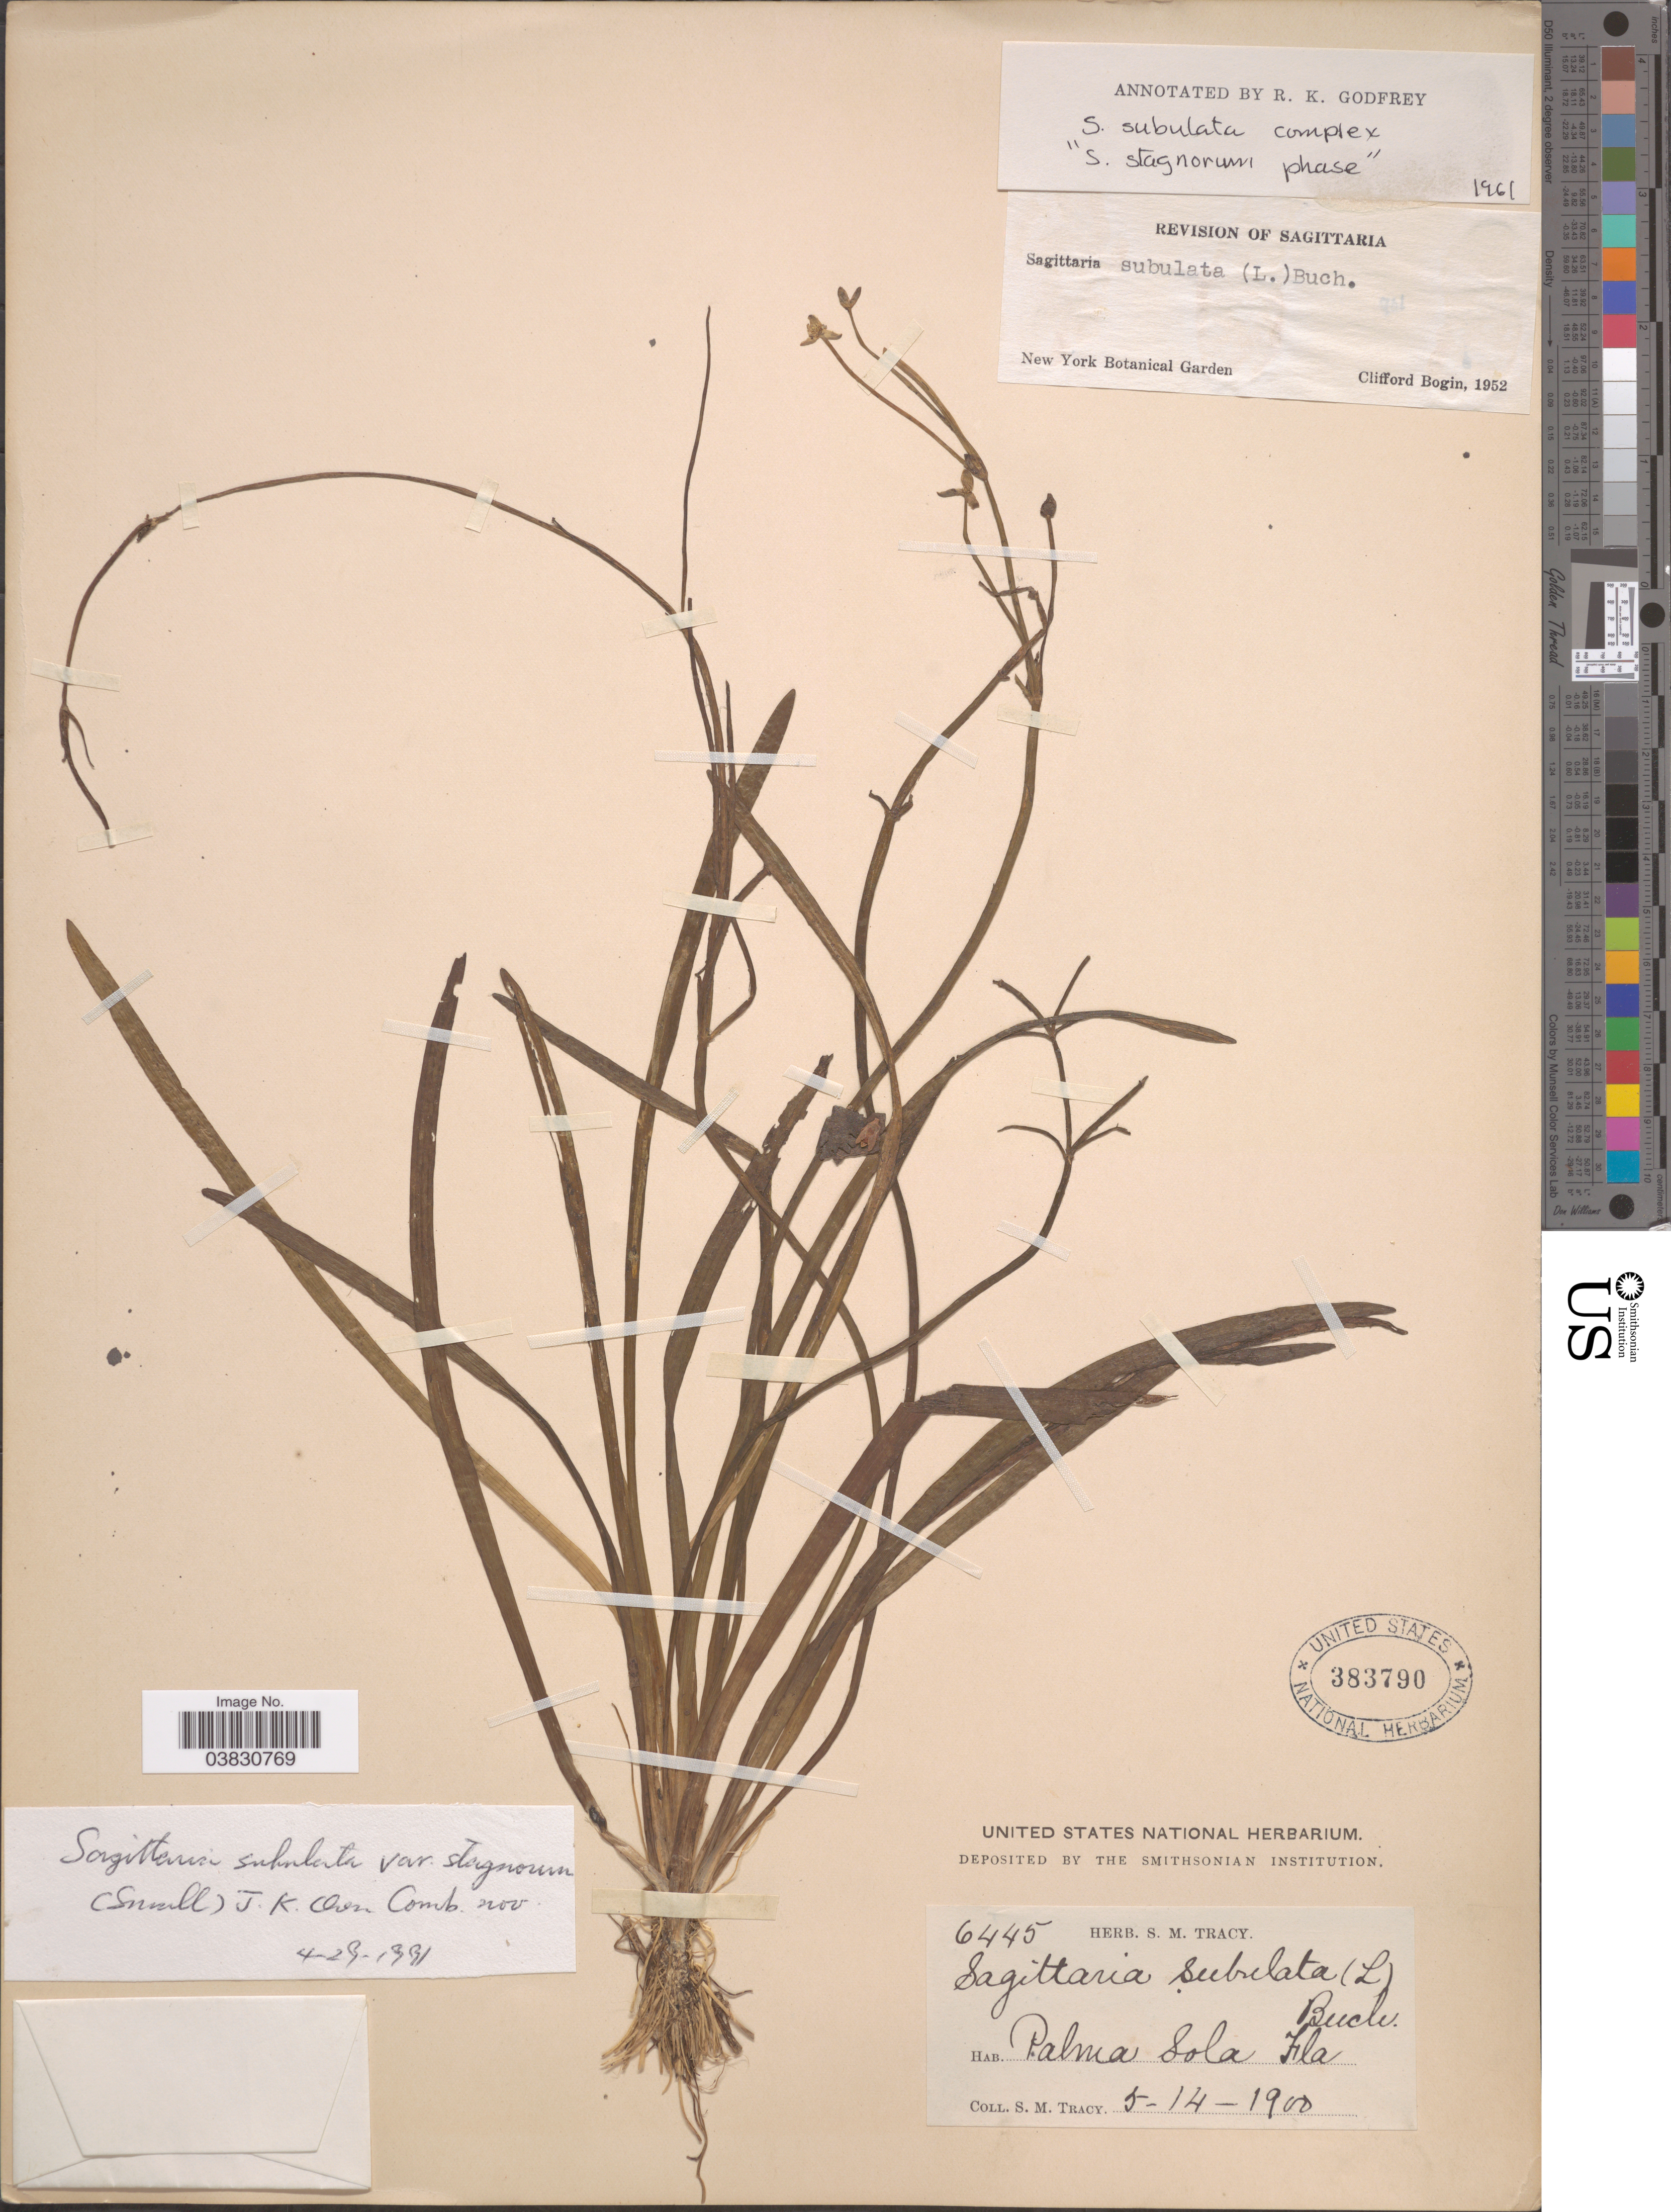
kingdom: Plantae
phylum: Tracheophyta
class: Liliopsida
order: Alismatales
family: Alismataceae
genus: Sagittaria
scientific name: Sagittaria subulata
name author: (L.) Buchenau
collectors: S. M. Tracy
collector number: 6445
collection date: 1900-05-14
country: United States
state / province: Florida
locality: Palma Sola.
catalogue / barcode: US 383790